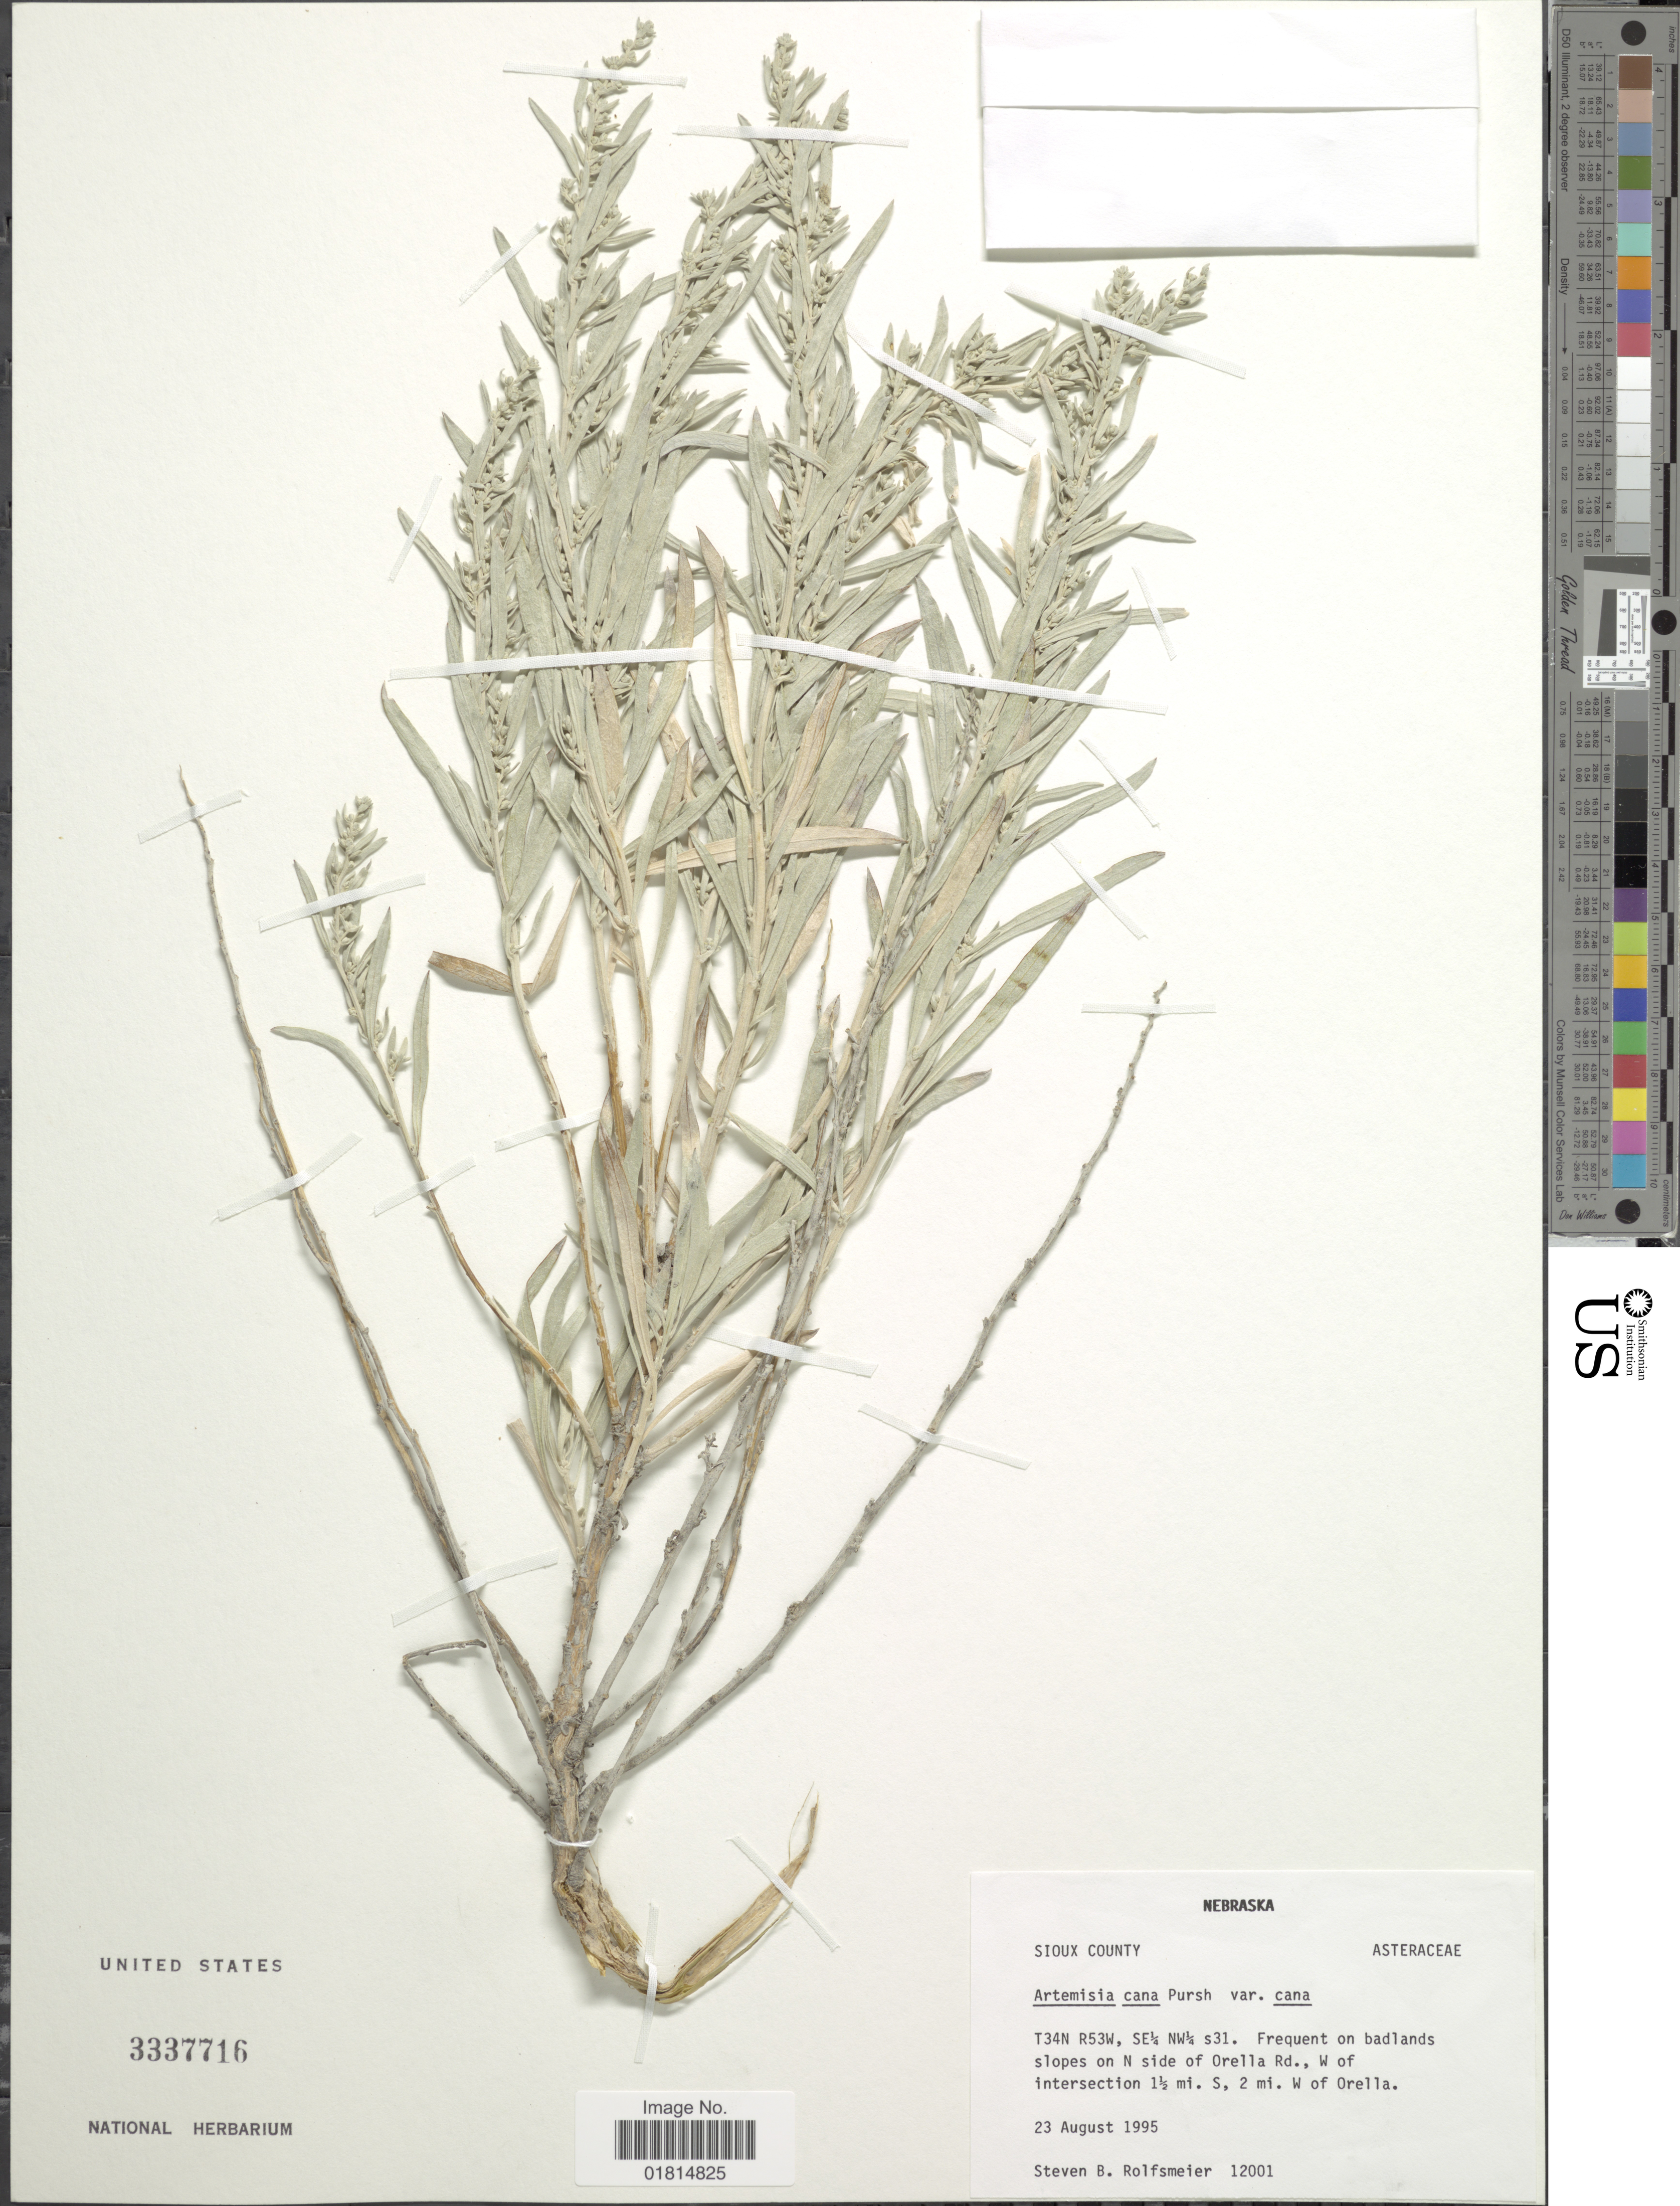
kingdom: Plantae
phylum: Tracheophyta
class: Magnoliopsida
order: Asterales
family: Asteraceae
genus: Artemisia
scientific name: Artemisia cana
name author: Pursh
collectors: S. Rolfsmeier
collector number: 12001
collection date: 1995-08-23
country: United States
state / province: Nebraska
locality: Sioux County. T34N R53W, SE¼ NW¼ s31. Frequent on badlands slopes on N side of Orella Rd., W of intersection 1½ mi. S, 2 mi. W of Orella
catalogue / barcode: US 3337716